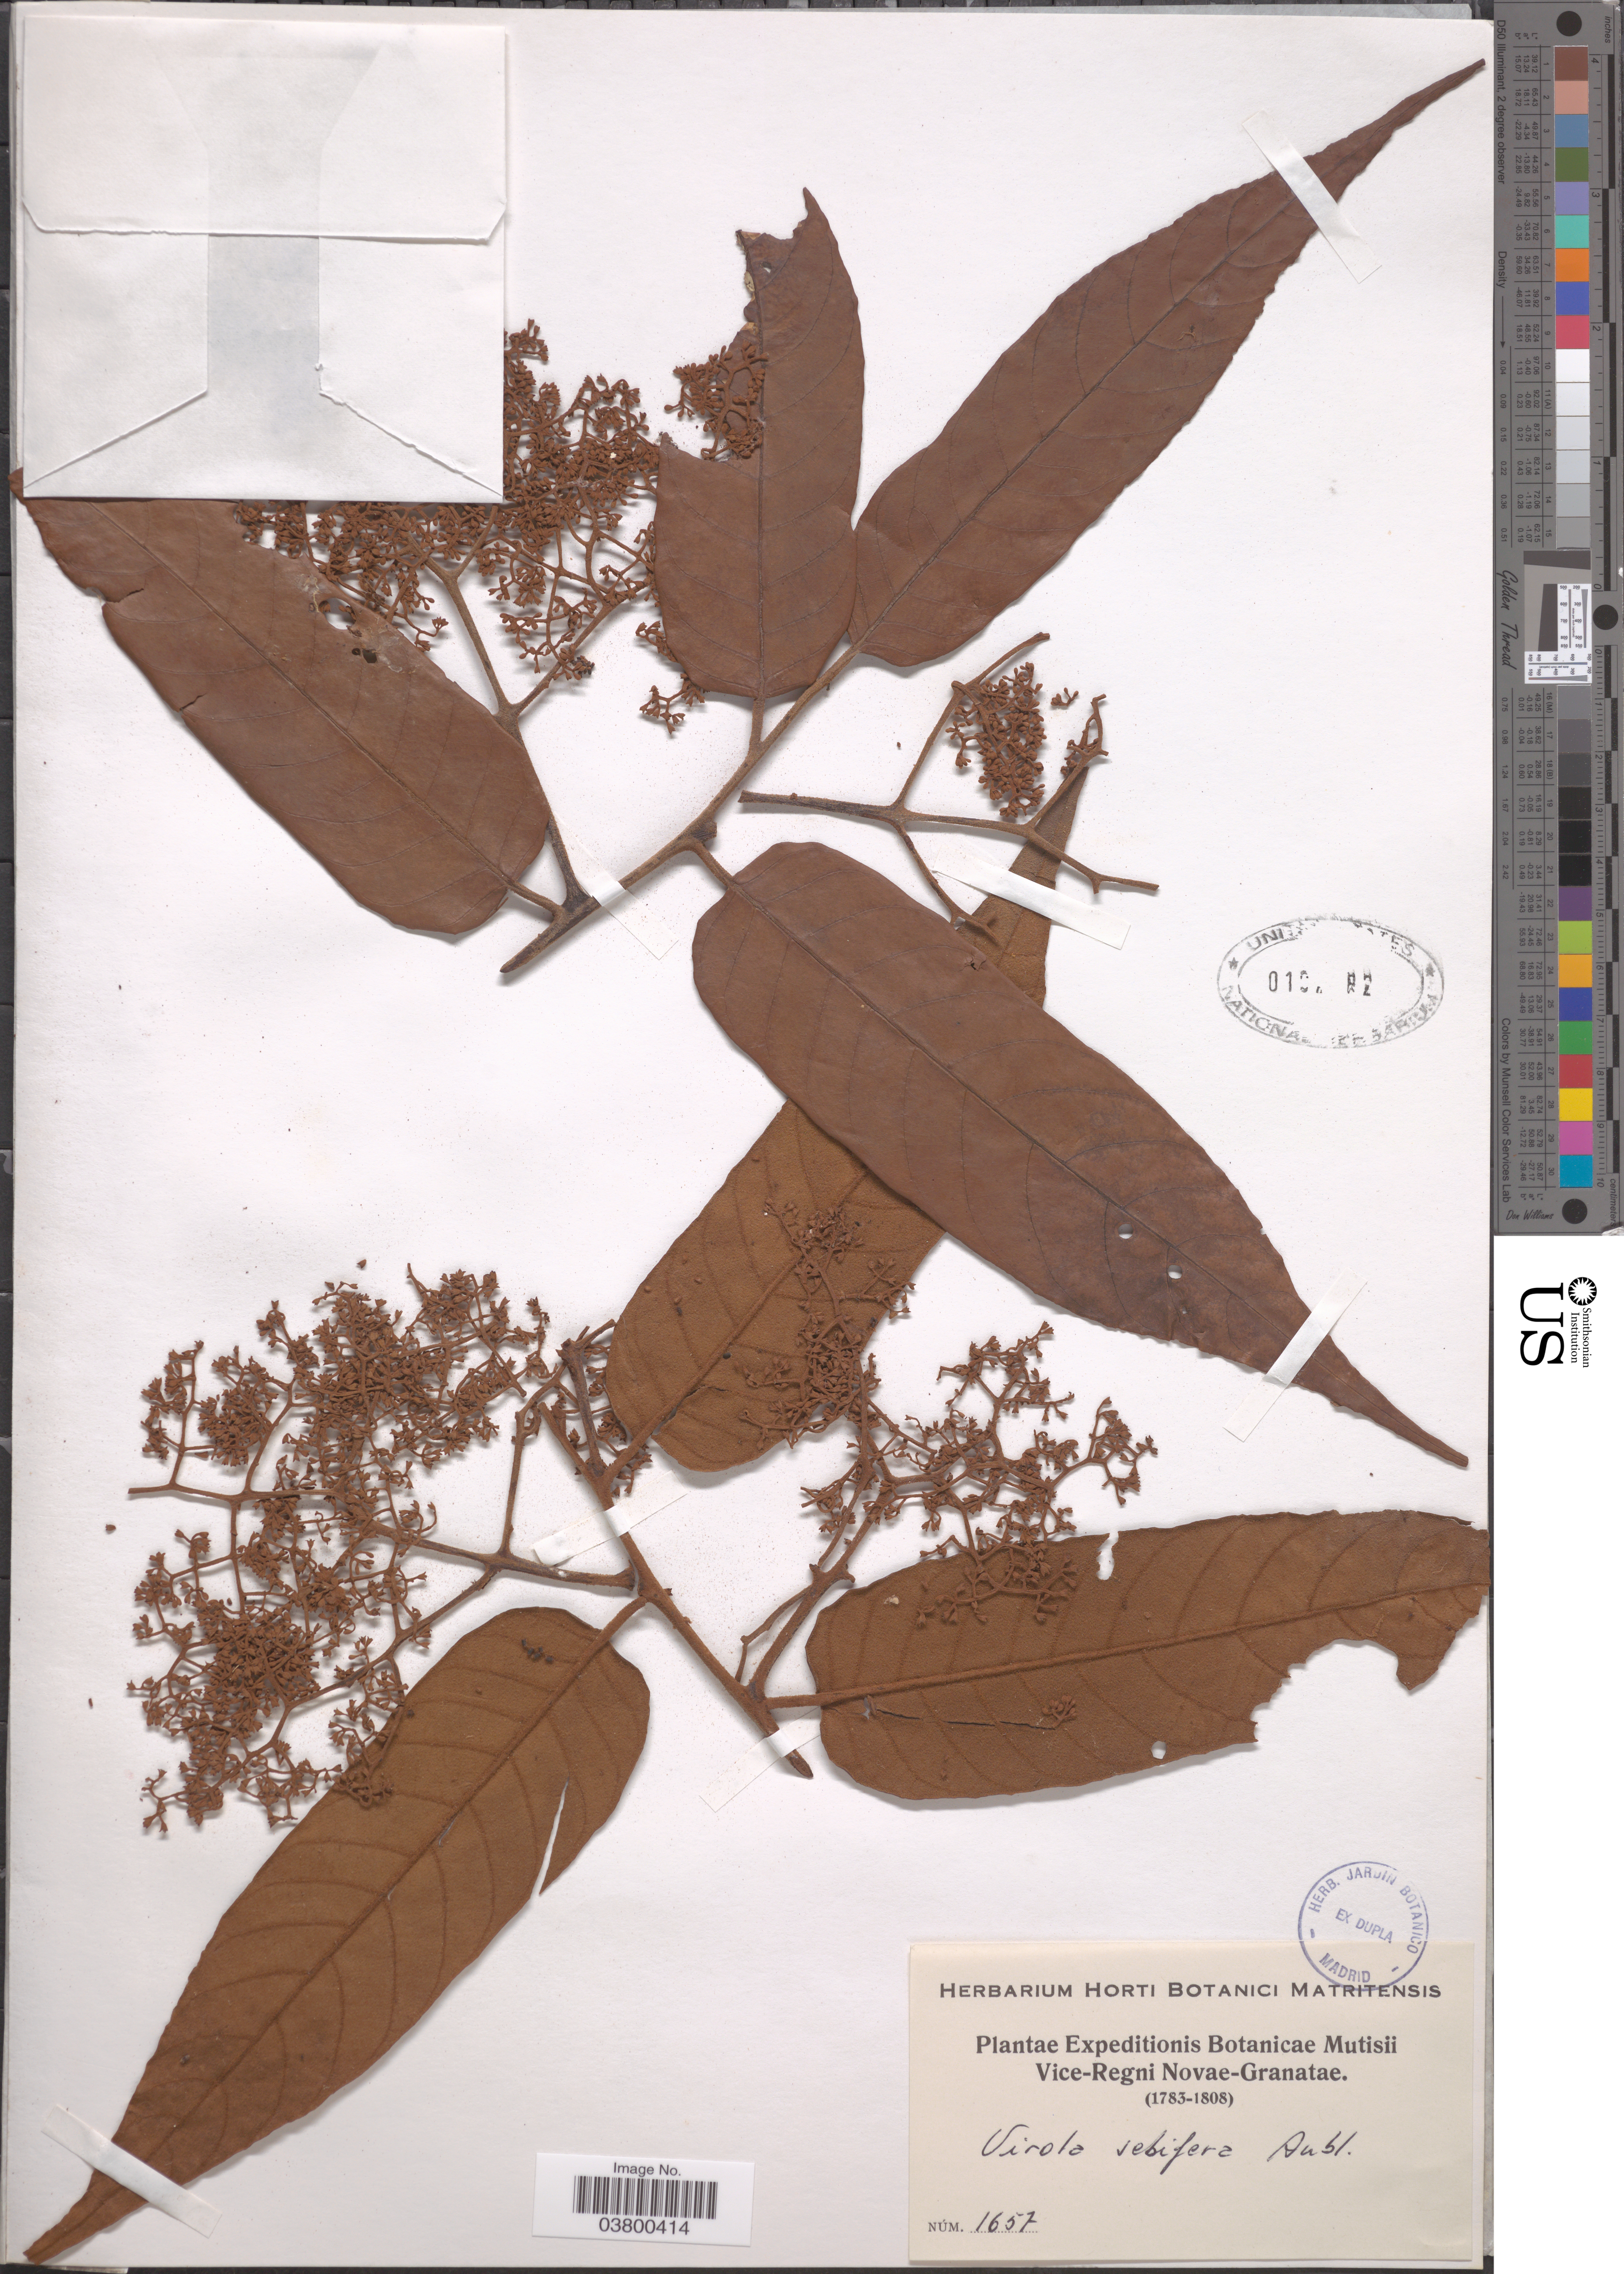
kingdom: Plantae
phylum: Tracheophyta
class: Magnoliopsida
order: Magnoliales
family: Myristicaceae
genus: Virola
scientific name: Virola sebifera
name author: Aubl.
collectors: Expeditions Botanicae Mutisii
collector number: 1657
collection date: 1783/1808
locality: Vice-Regni Novæ-Granatæ.